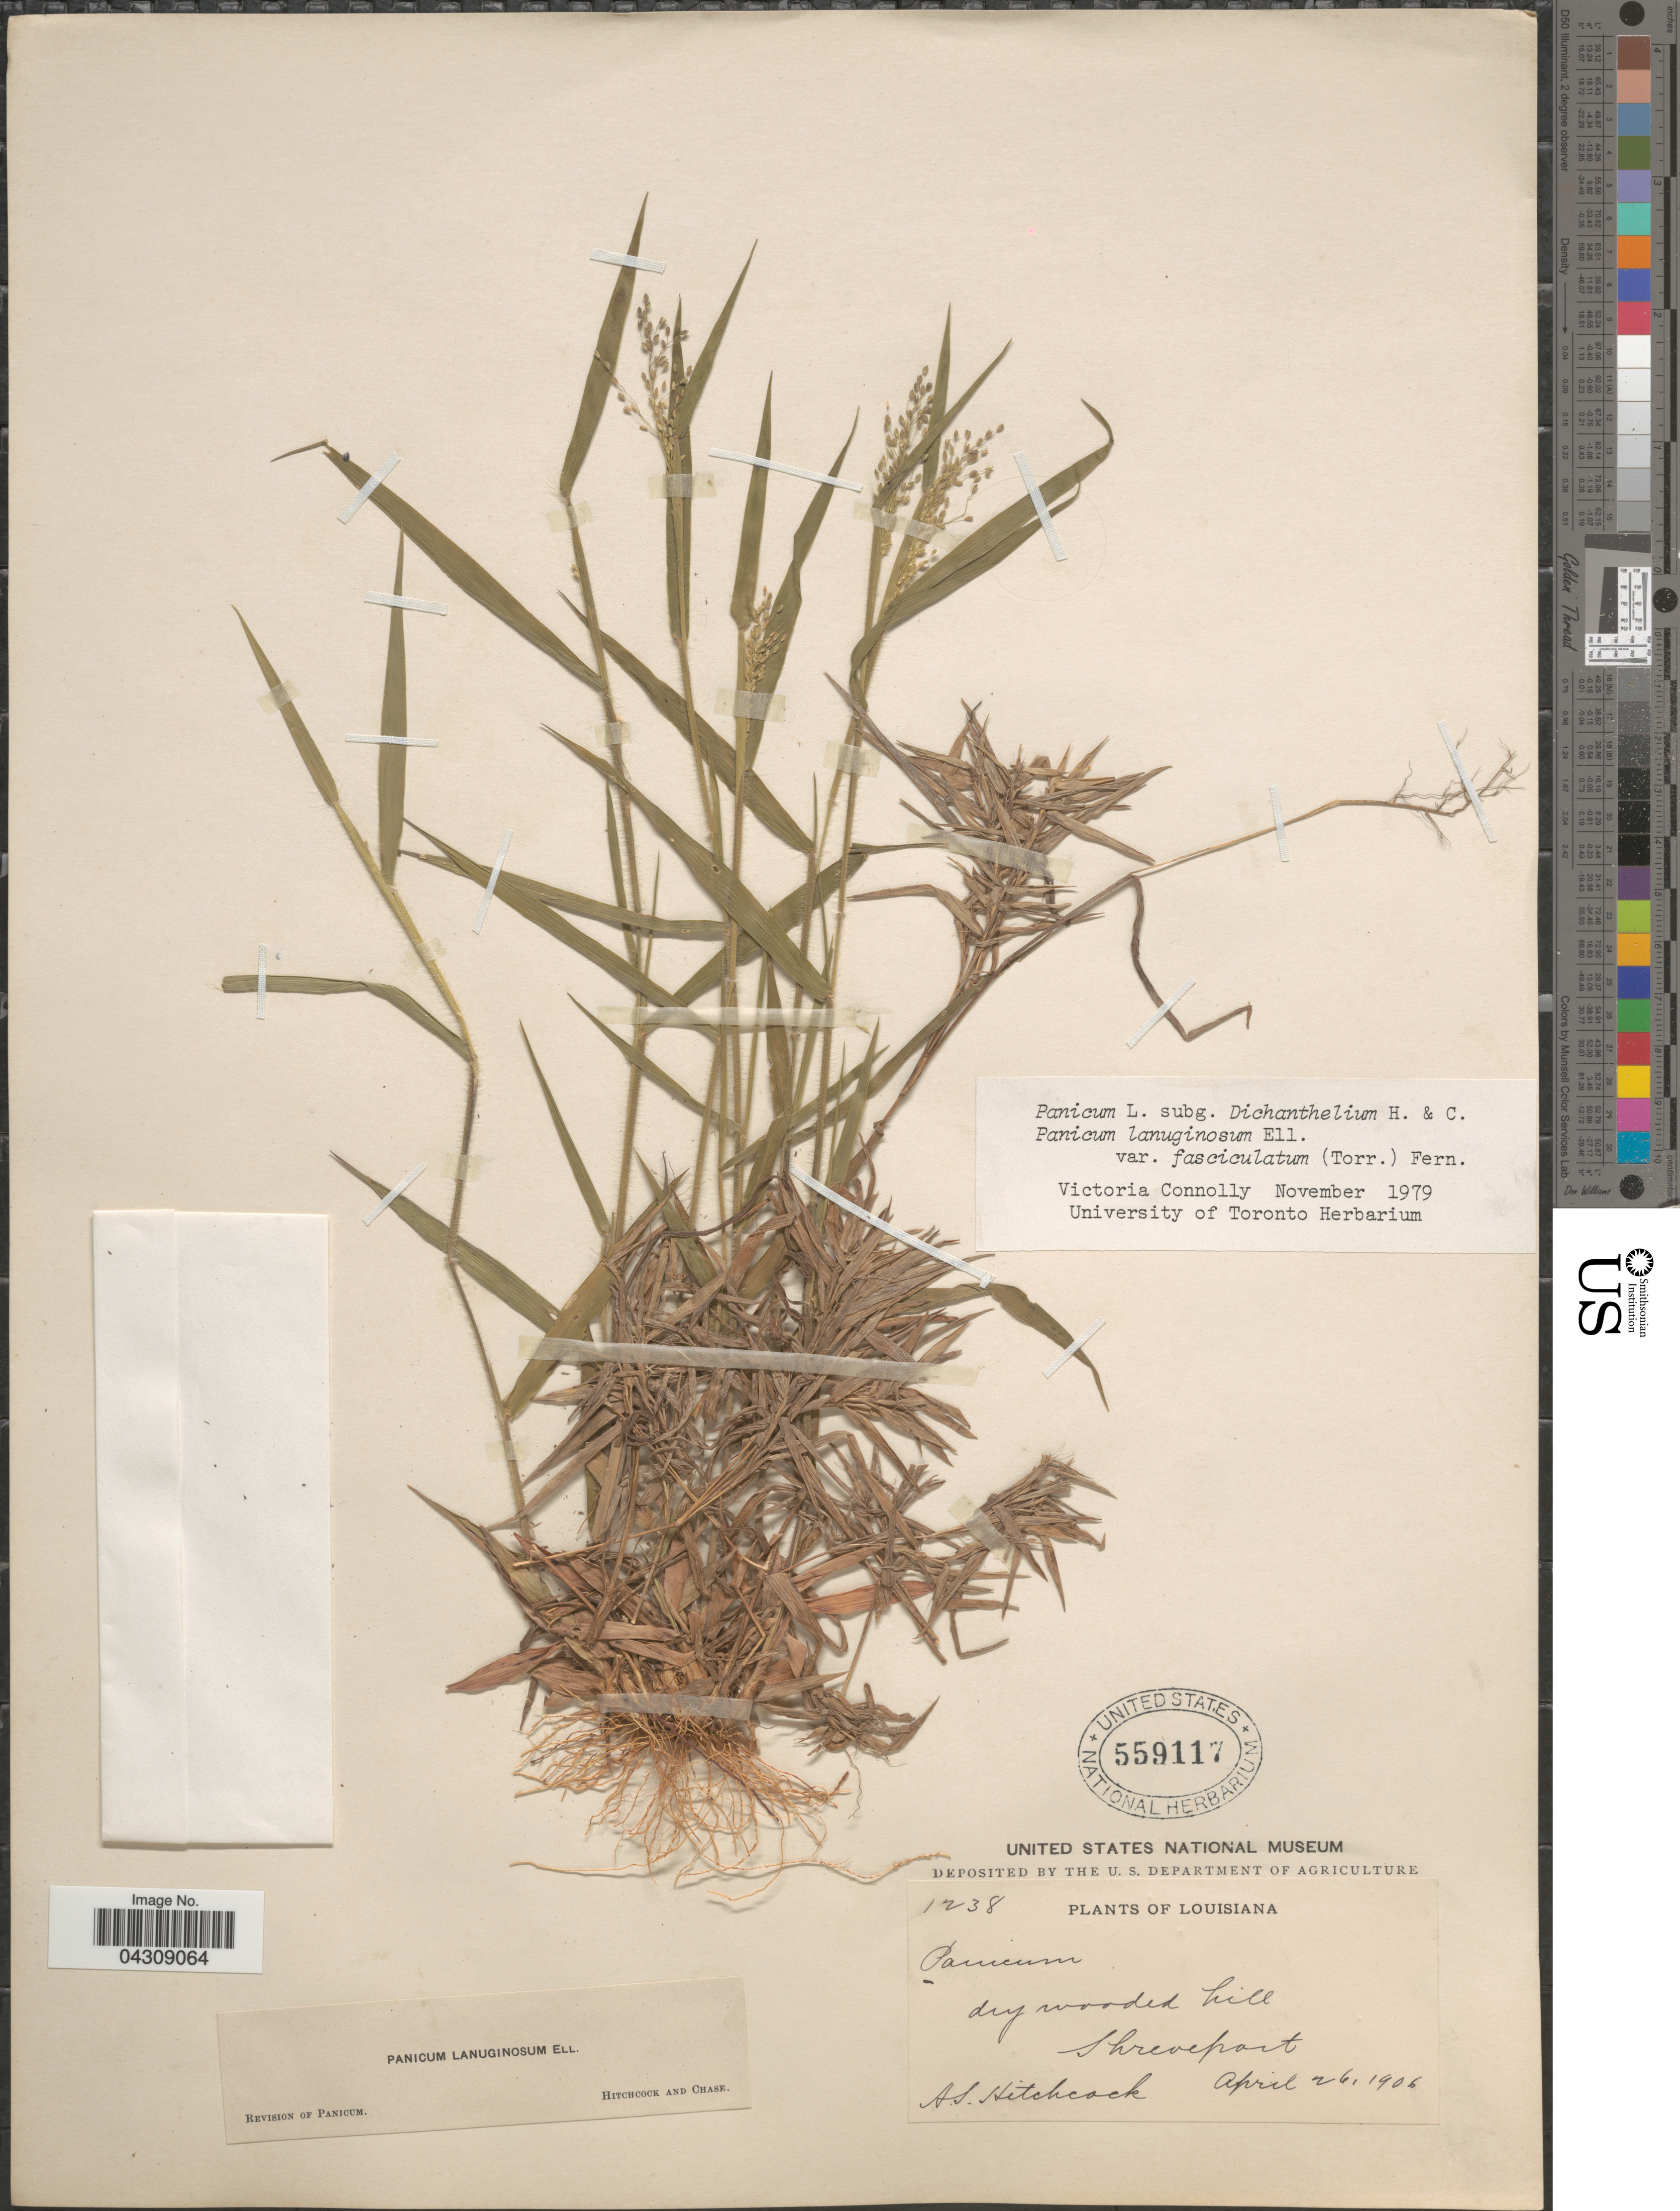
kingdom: Plantae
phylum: Tracheophyta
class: Liliopsida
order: Poales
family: Poaceae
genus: Dichanthelium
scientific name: Dichanthelium acuminatum var. acuminatum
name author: (Sw.) Gould & C.A. Clark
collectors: A. S. Hitchcock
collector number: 1238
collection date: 1906-04-26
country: United States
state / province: Louisiana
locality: Shreveport.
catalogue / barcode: US 559117